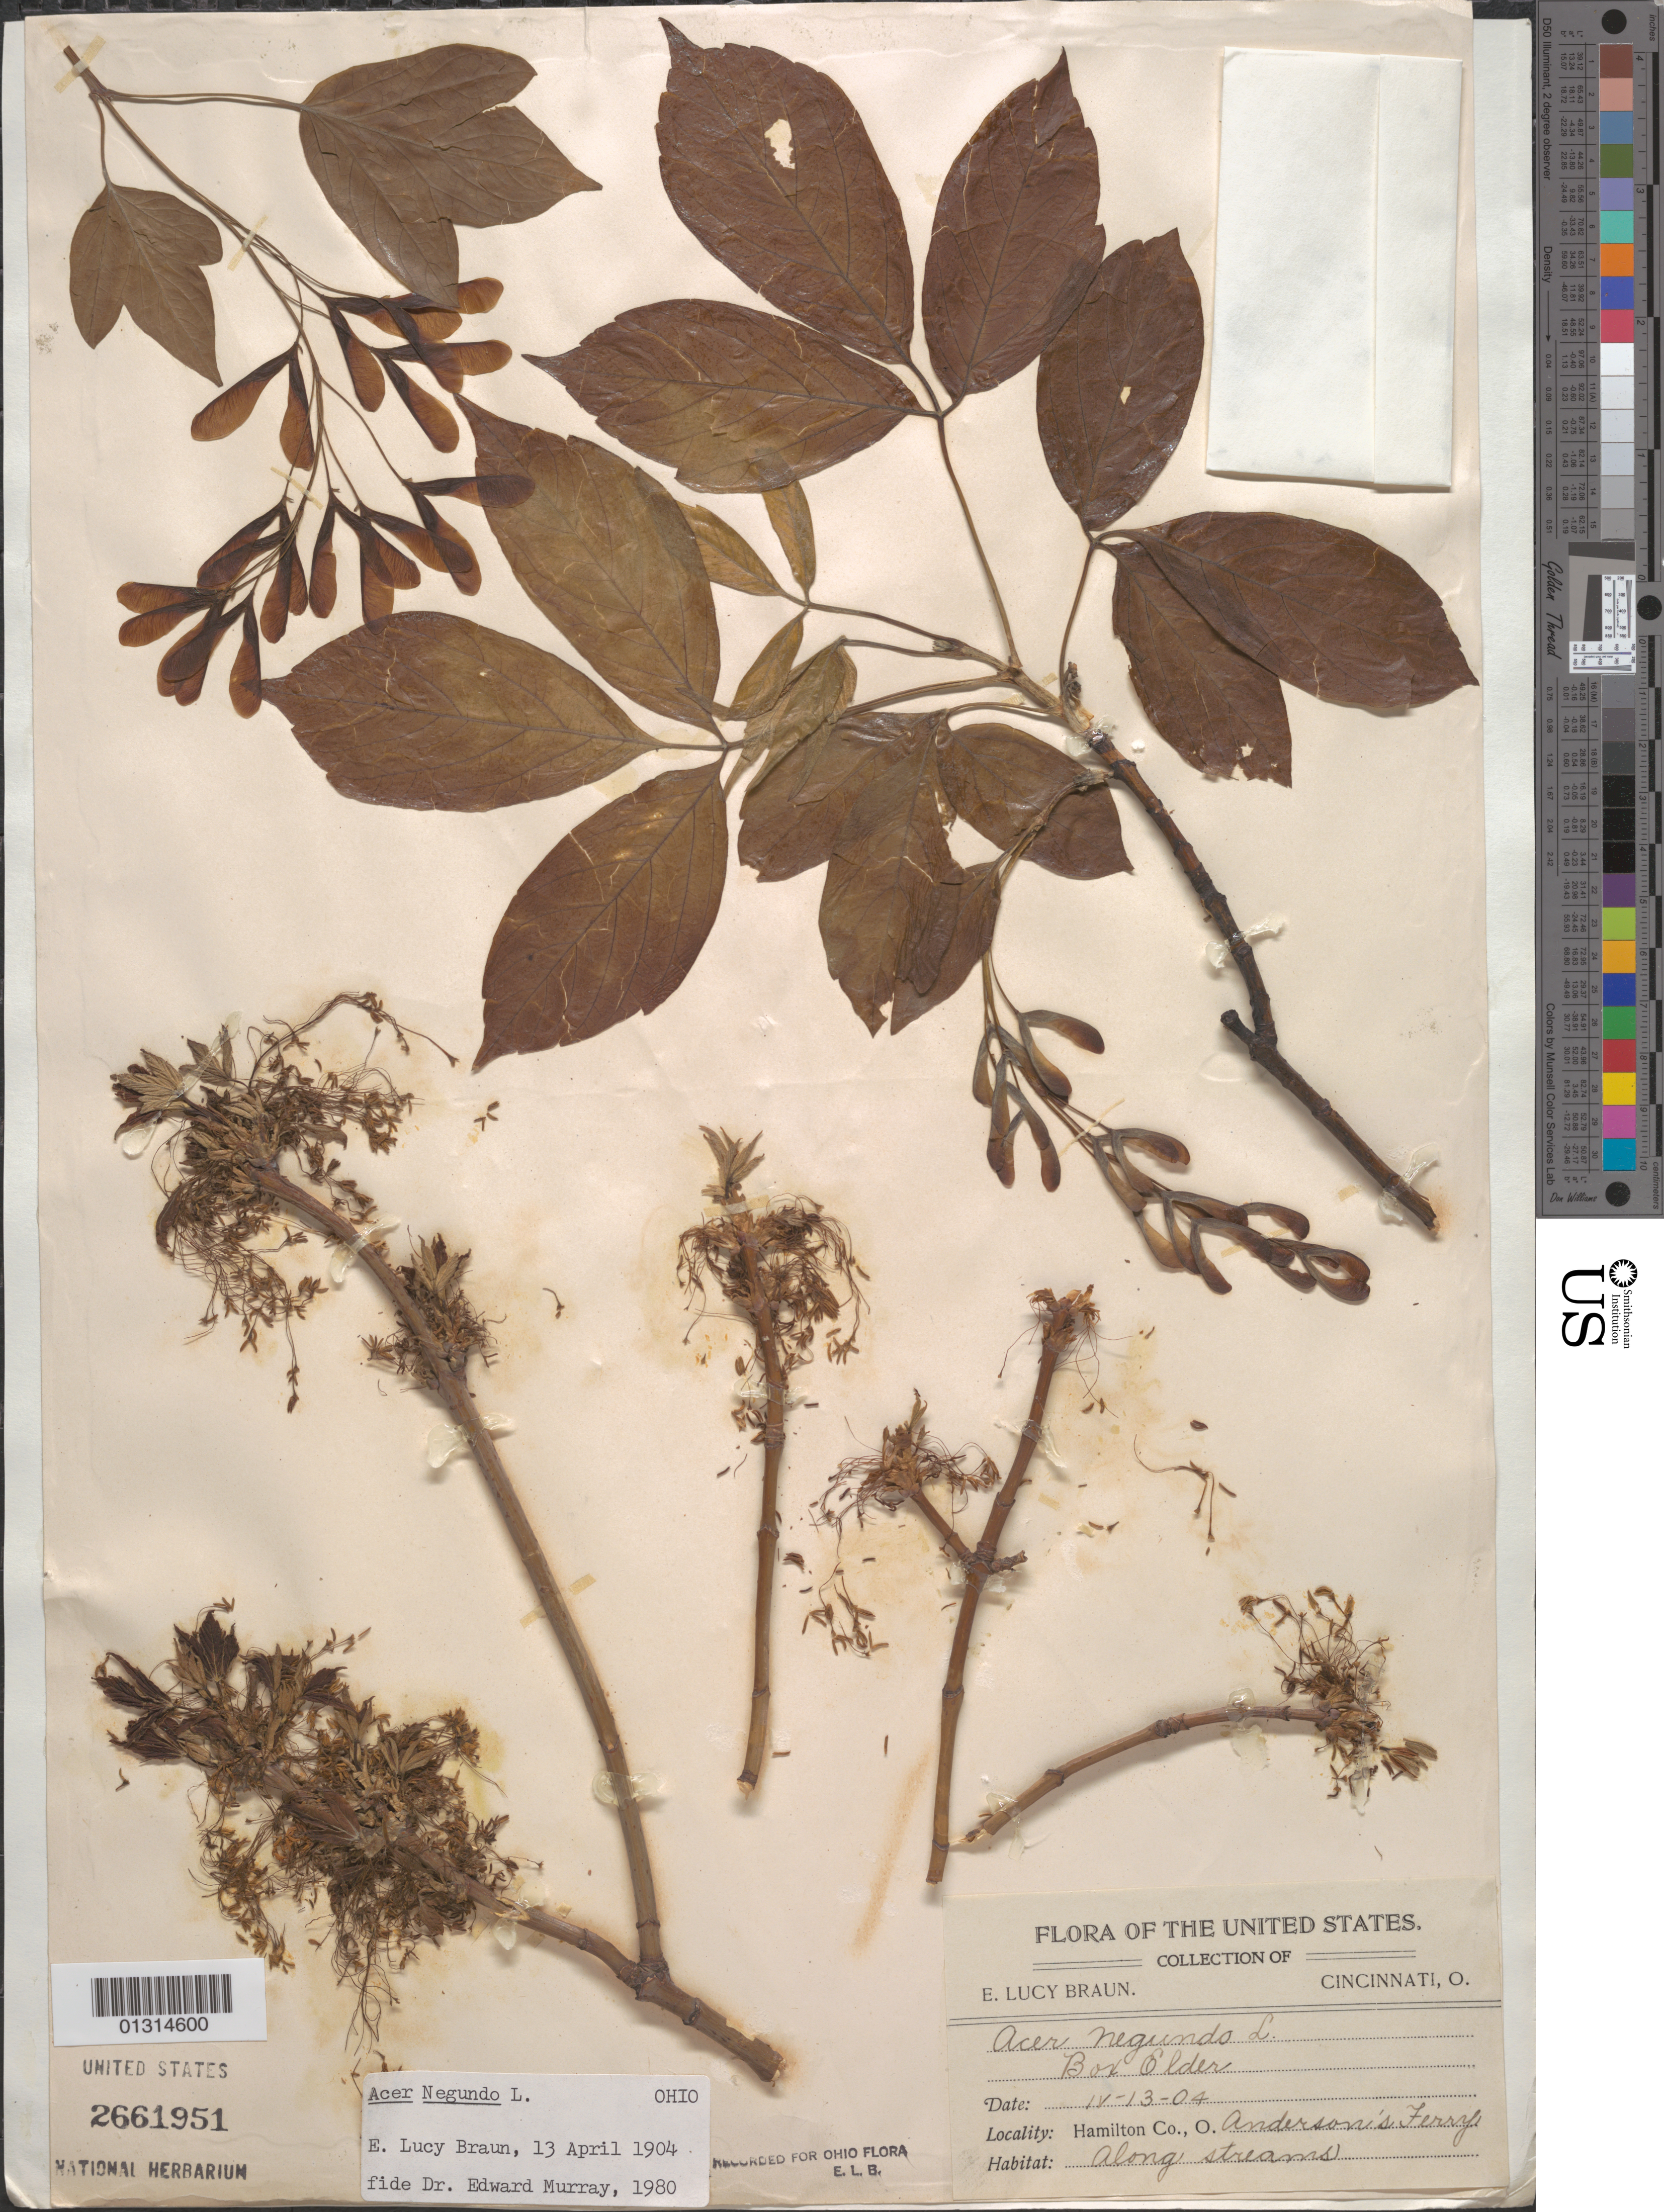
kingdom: Plantae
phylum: Tracheophyta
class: Magnoliopsida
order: Sapindales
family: Sapindaceae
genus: Acer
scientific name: Acer negundo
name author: L.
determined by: Murray, Edward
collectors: E. L. Braun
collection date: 1904-04-13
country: United States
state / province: Ohio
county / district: Hamilton County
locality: Hamilton County, Anderson's Ferry.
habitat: Along streams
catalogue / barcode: US 2661951